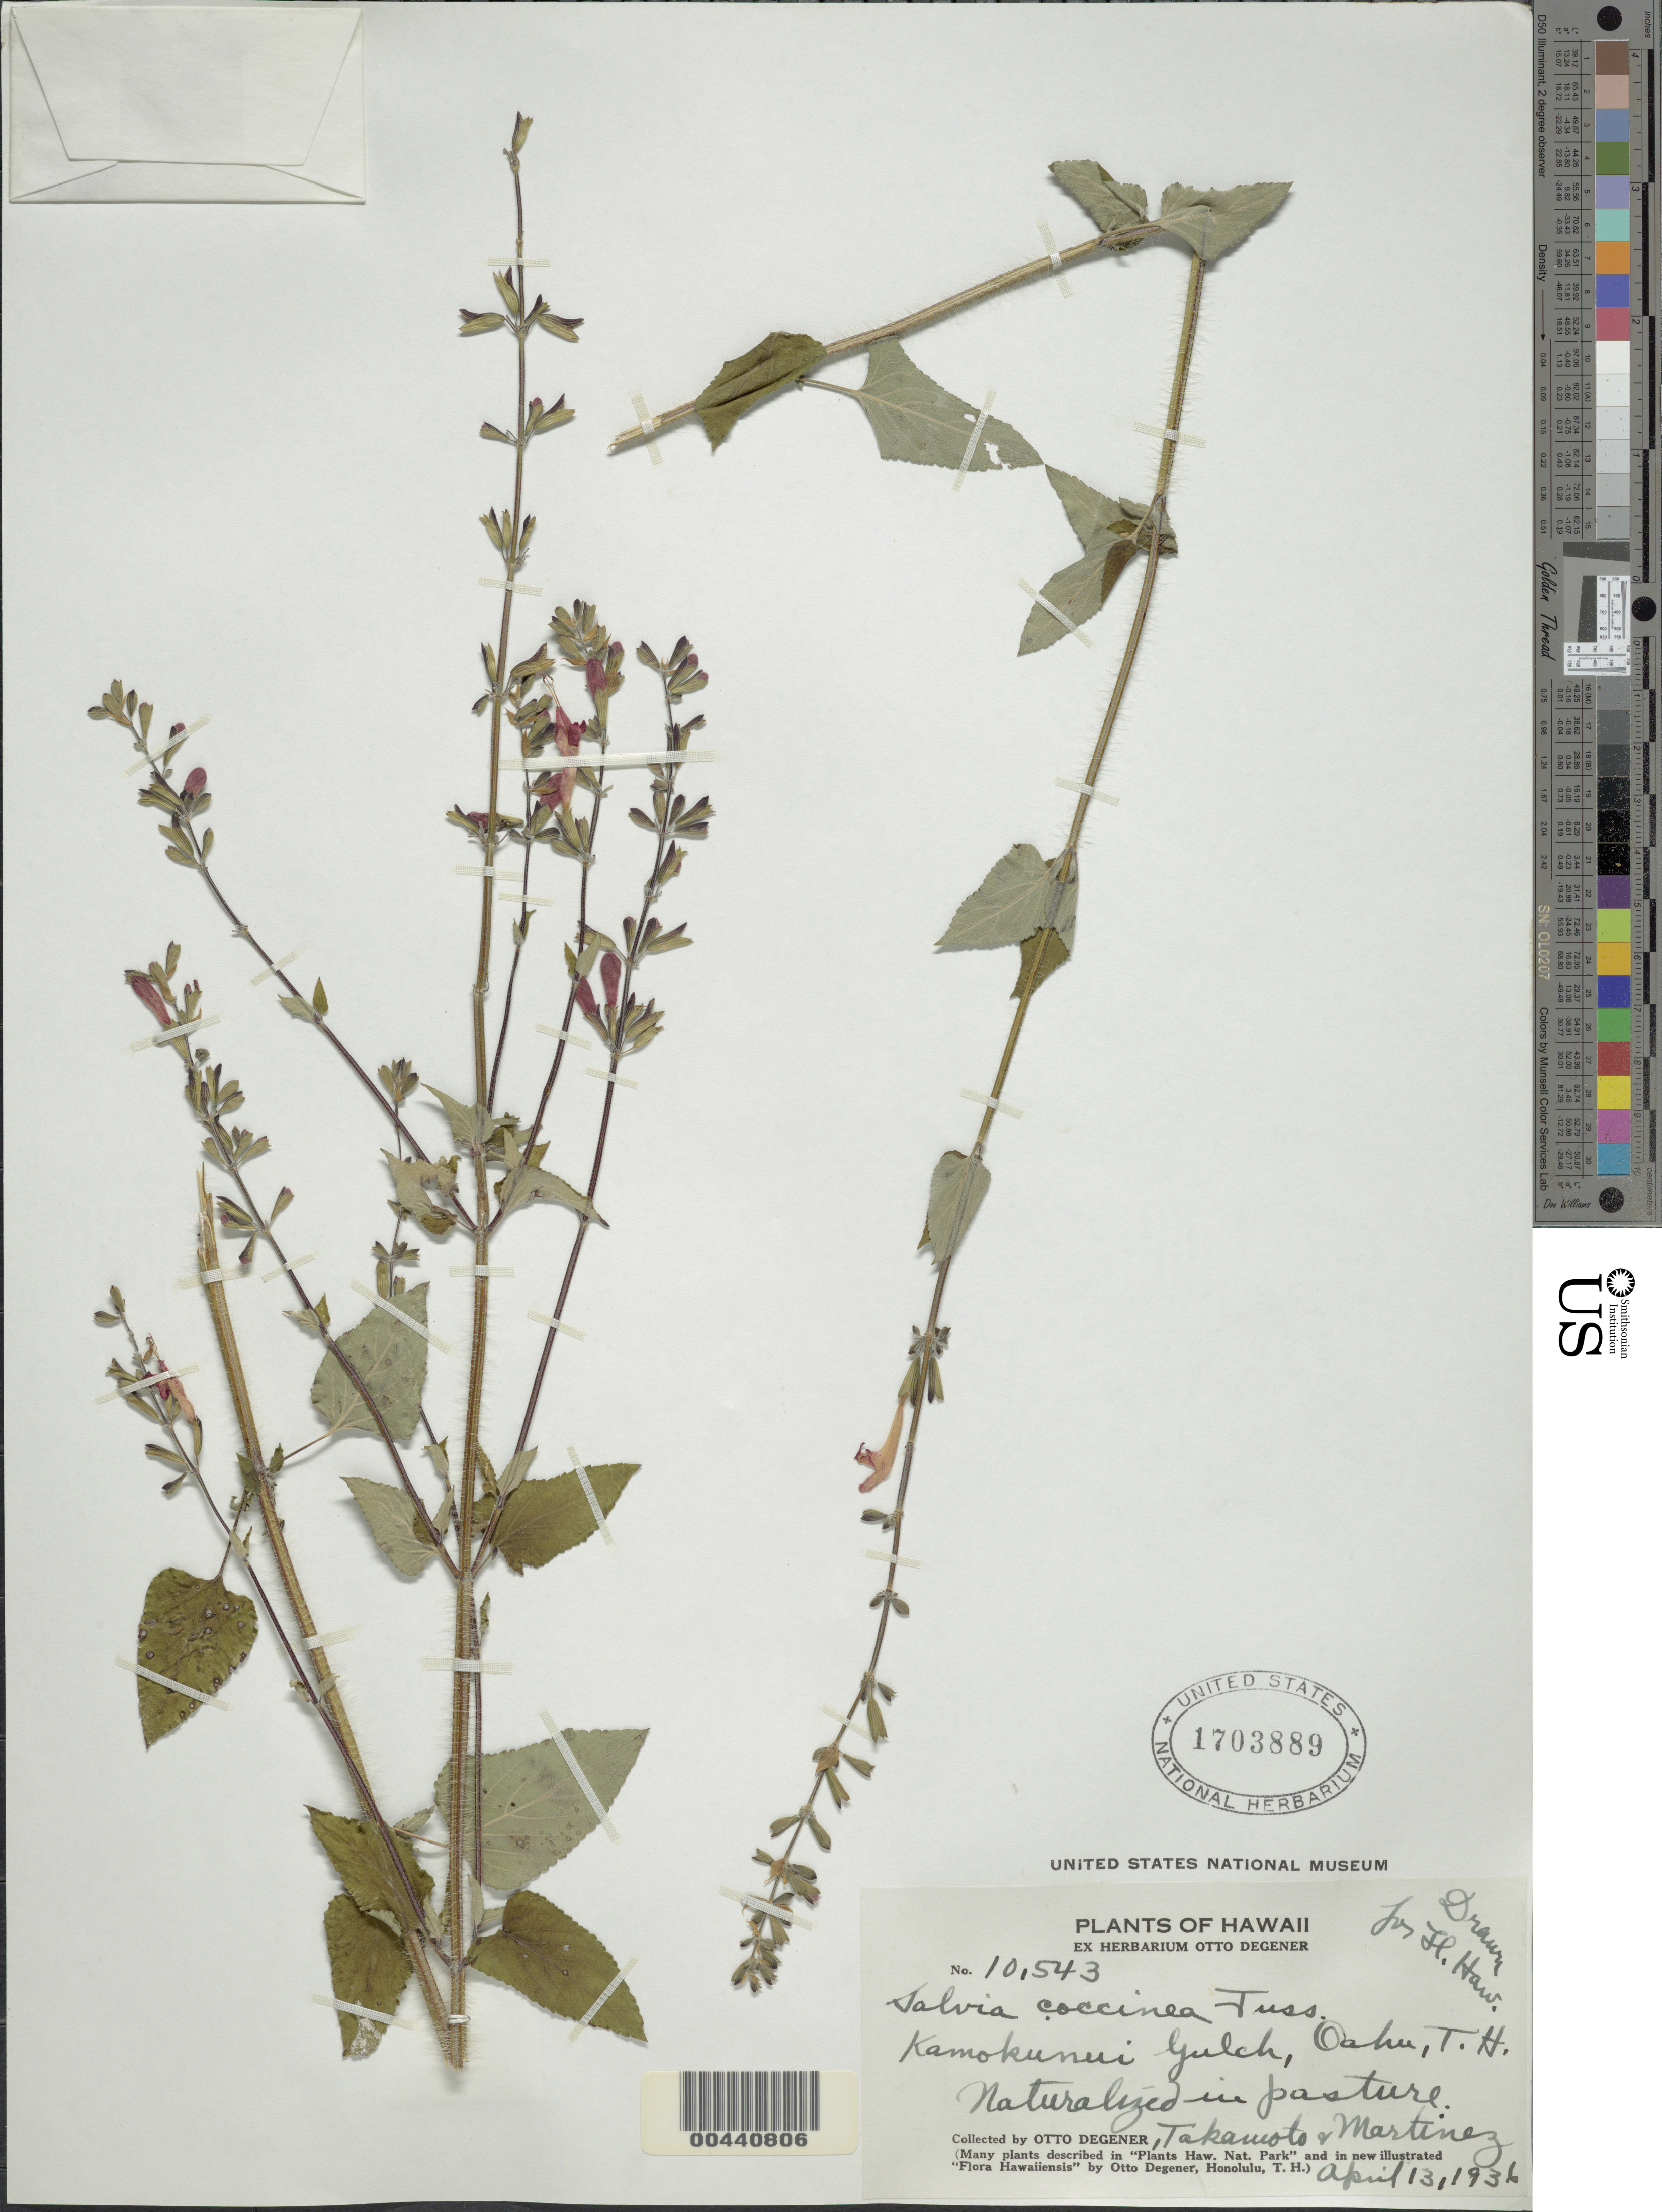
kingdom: Plantae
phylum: Tracheophyta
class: Magnoliopsida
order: Lamiales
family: Lamiaceae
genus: Salvia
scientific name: Salvia coccinea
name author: Buc'hoz ex Etl.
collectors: O. Degener, -. Takamoto & -- Martinez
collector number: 10543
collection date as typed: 13 Apr 1936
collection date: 1936-04-13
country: United States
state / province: Hawaii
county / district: Honolulu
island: Oahu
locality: Kamokunui Gulch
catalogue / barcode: US 1703889